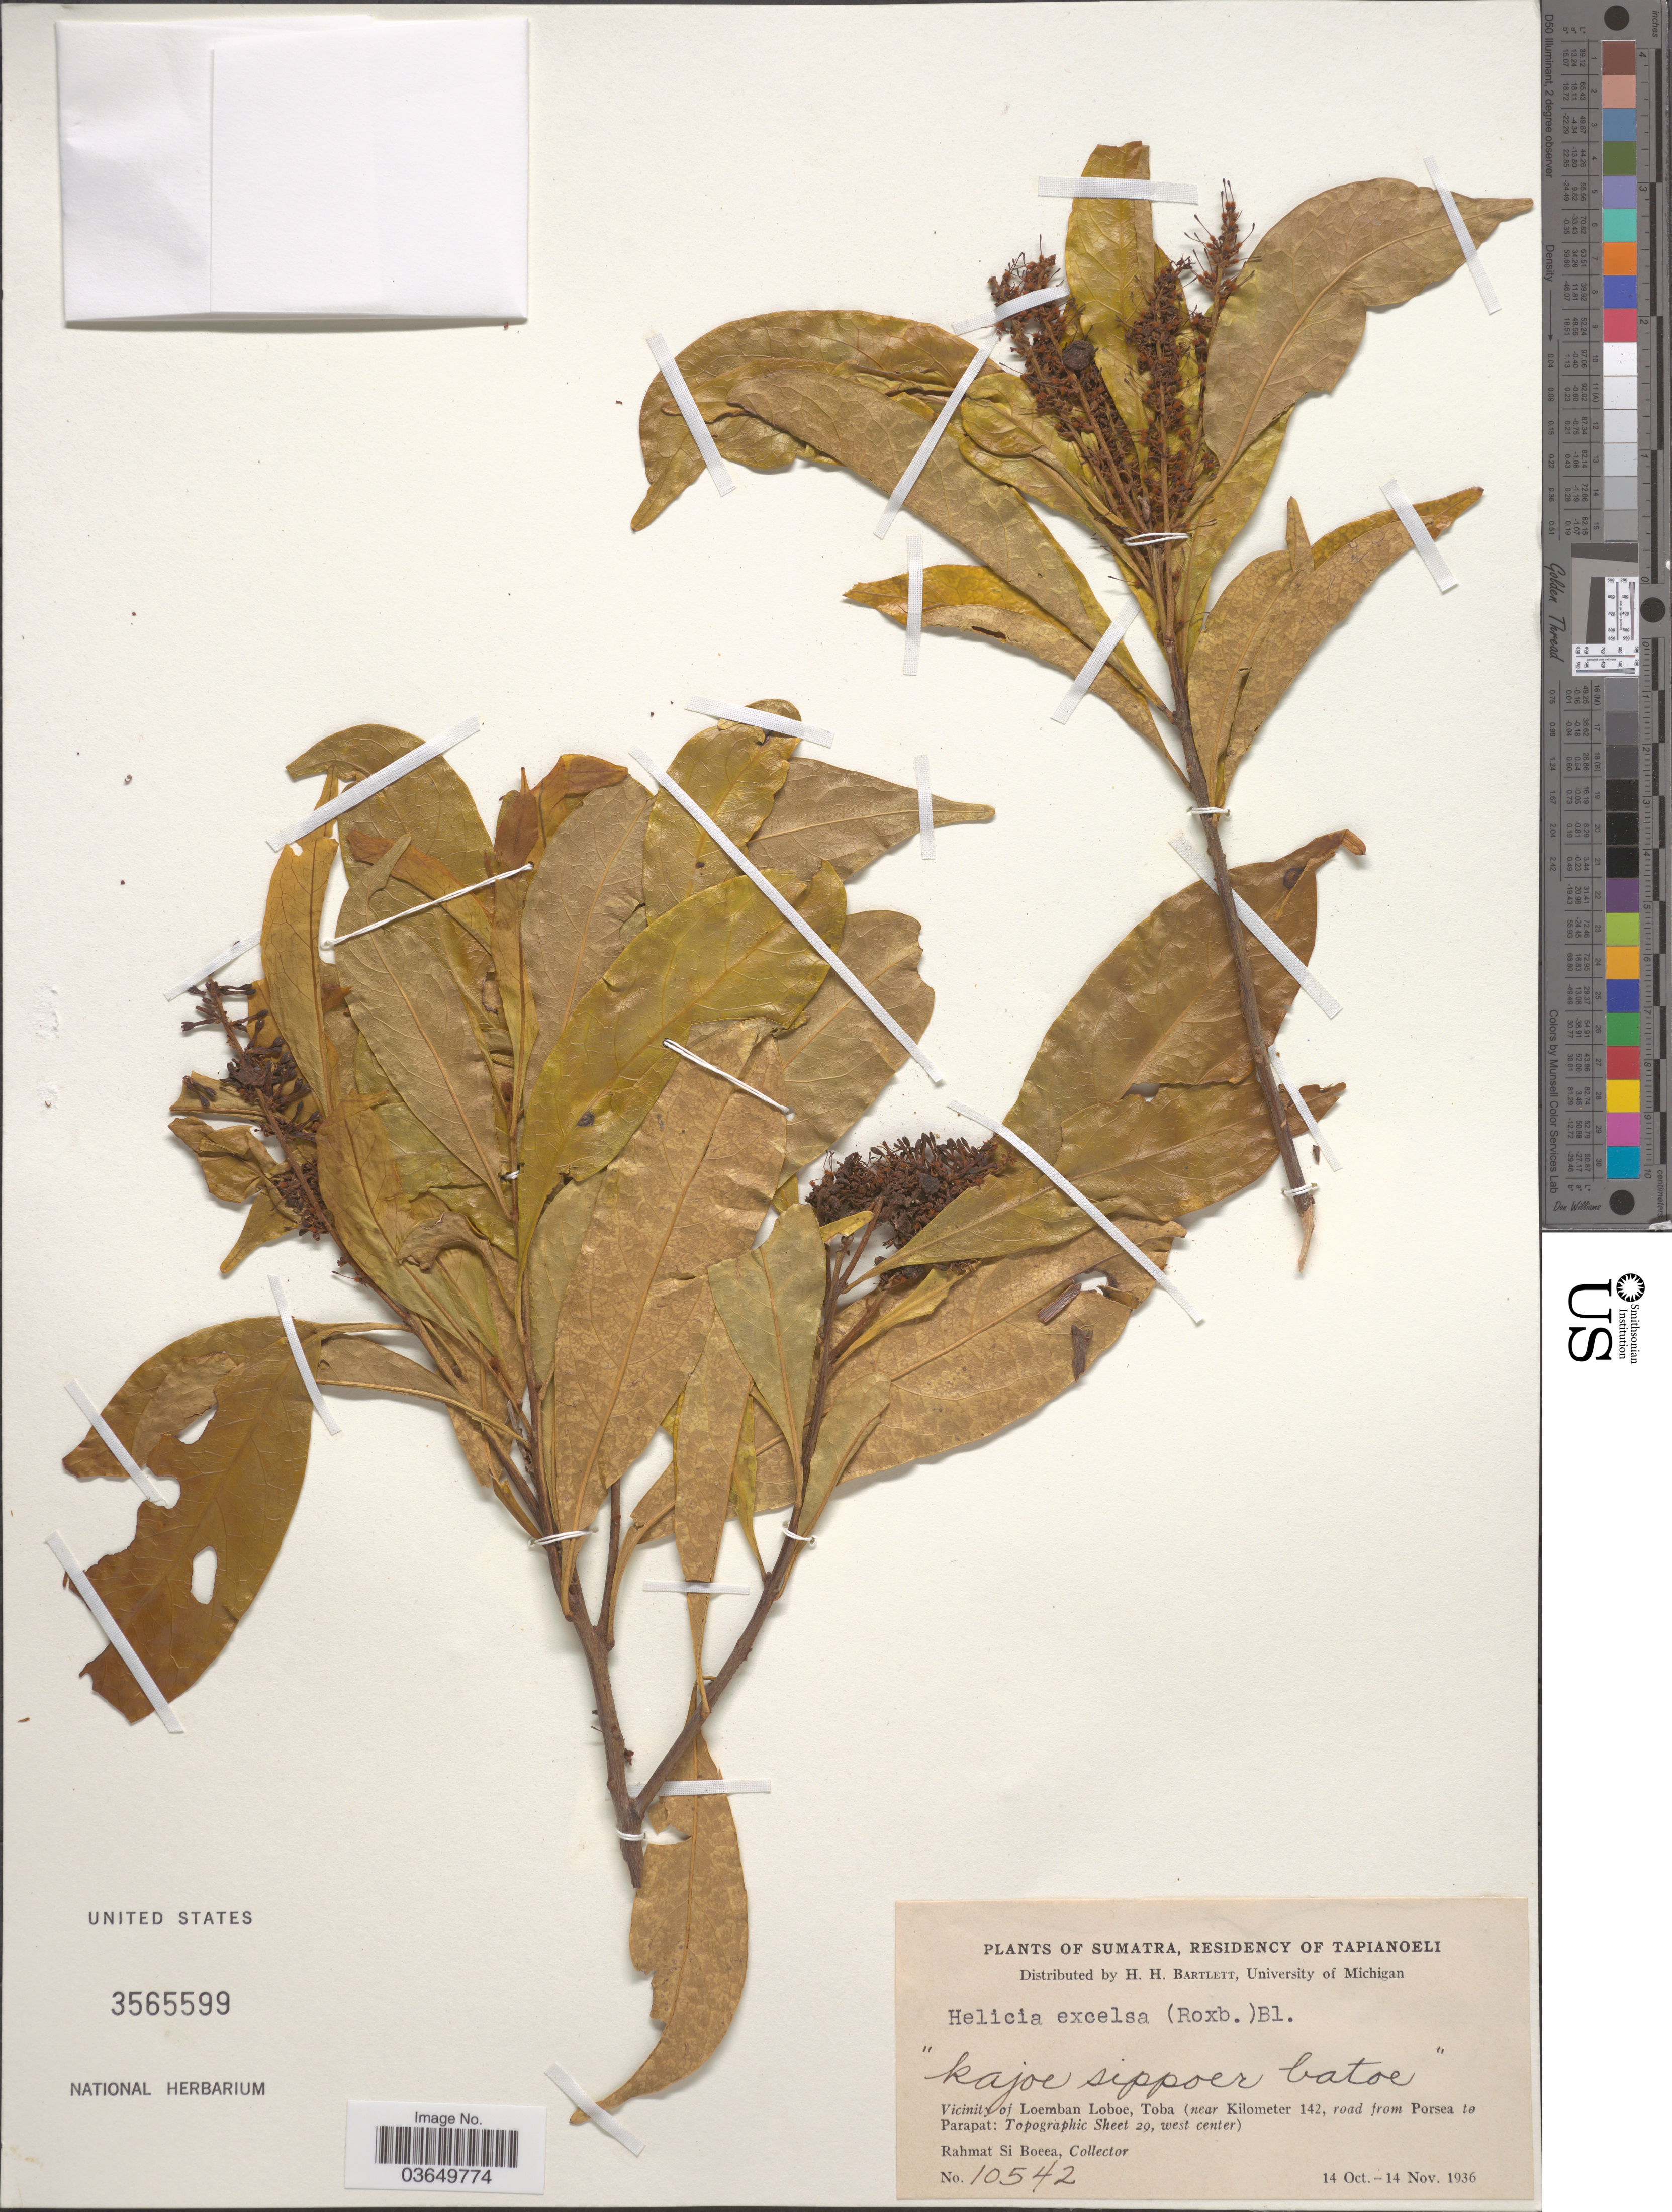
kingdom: Plantae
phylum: Tracheophyta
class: Magnoliopsida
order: Proteales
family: Proteaceae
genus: Helicia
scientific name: Helicia excelsa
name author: (Roxb.) Blume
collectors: Rahmat Si Boeea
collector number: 10542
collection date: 1936-10-14/1936-11-14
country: Indonesia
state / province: Sumatra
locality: Residency of Tapianoeli. Vicinity of Loemban Loboe, Toba (near Kilometer 142, road from Porsea to Parapat: Topographic Sheet 29, west center).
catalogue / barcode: US 3565599